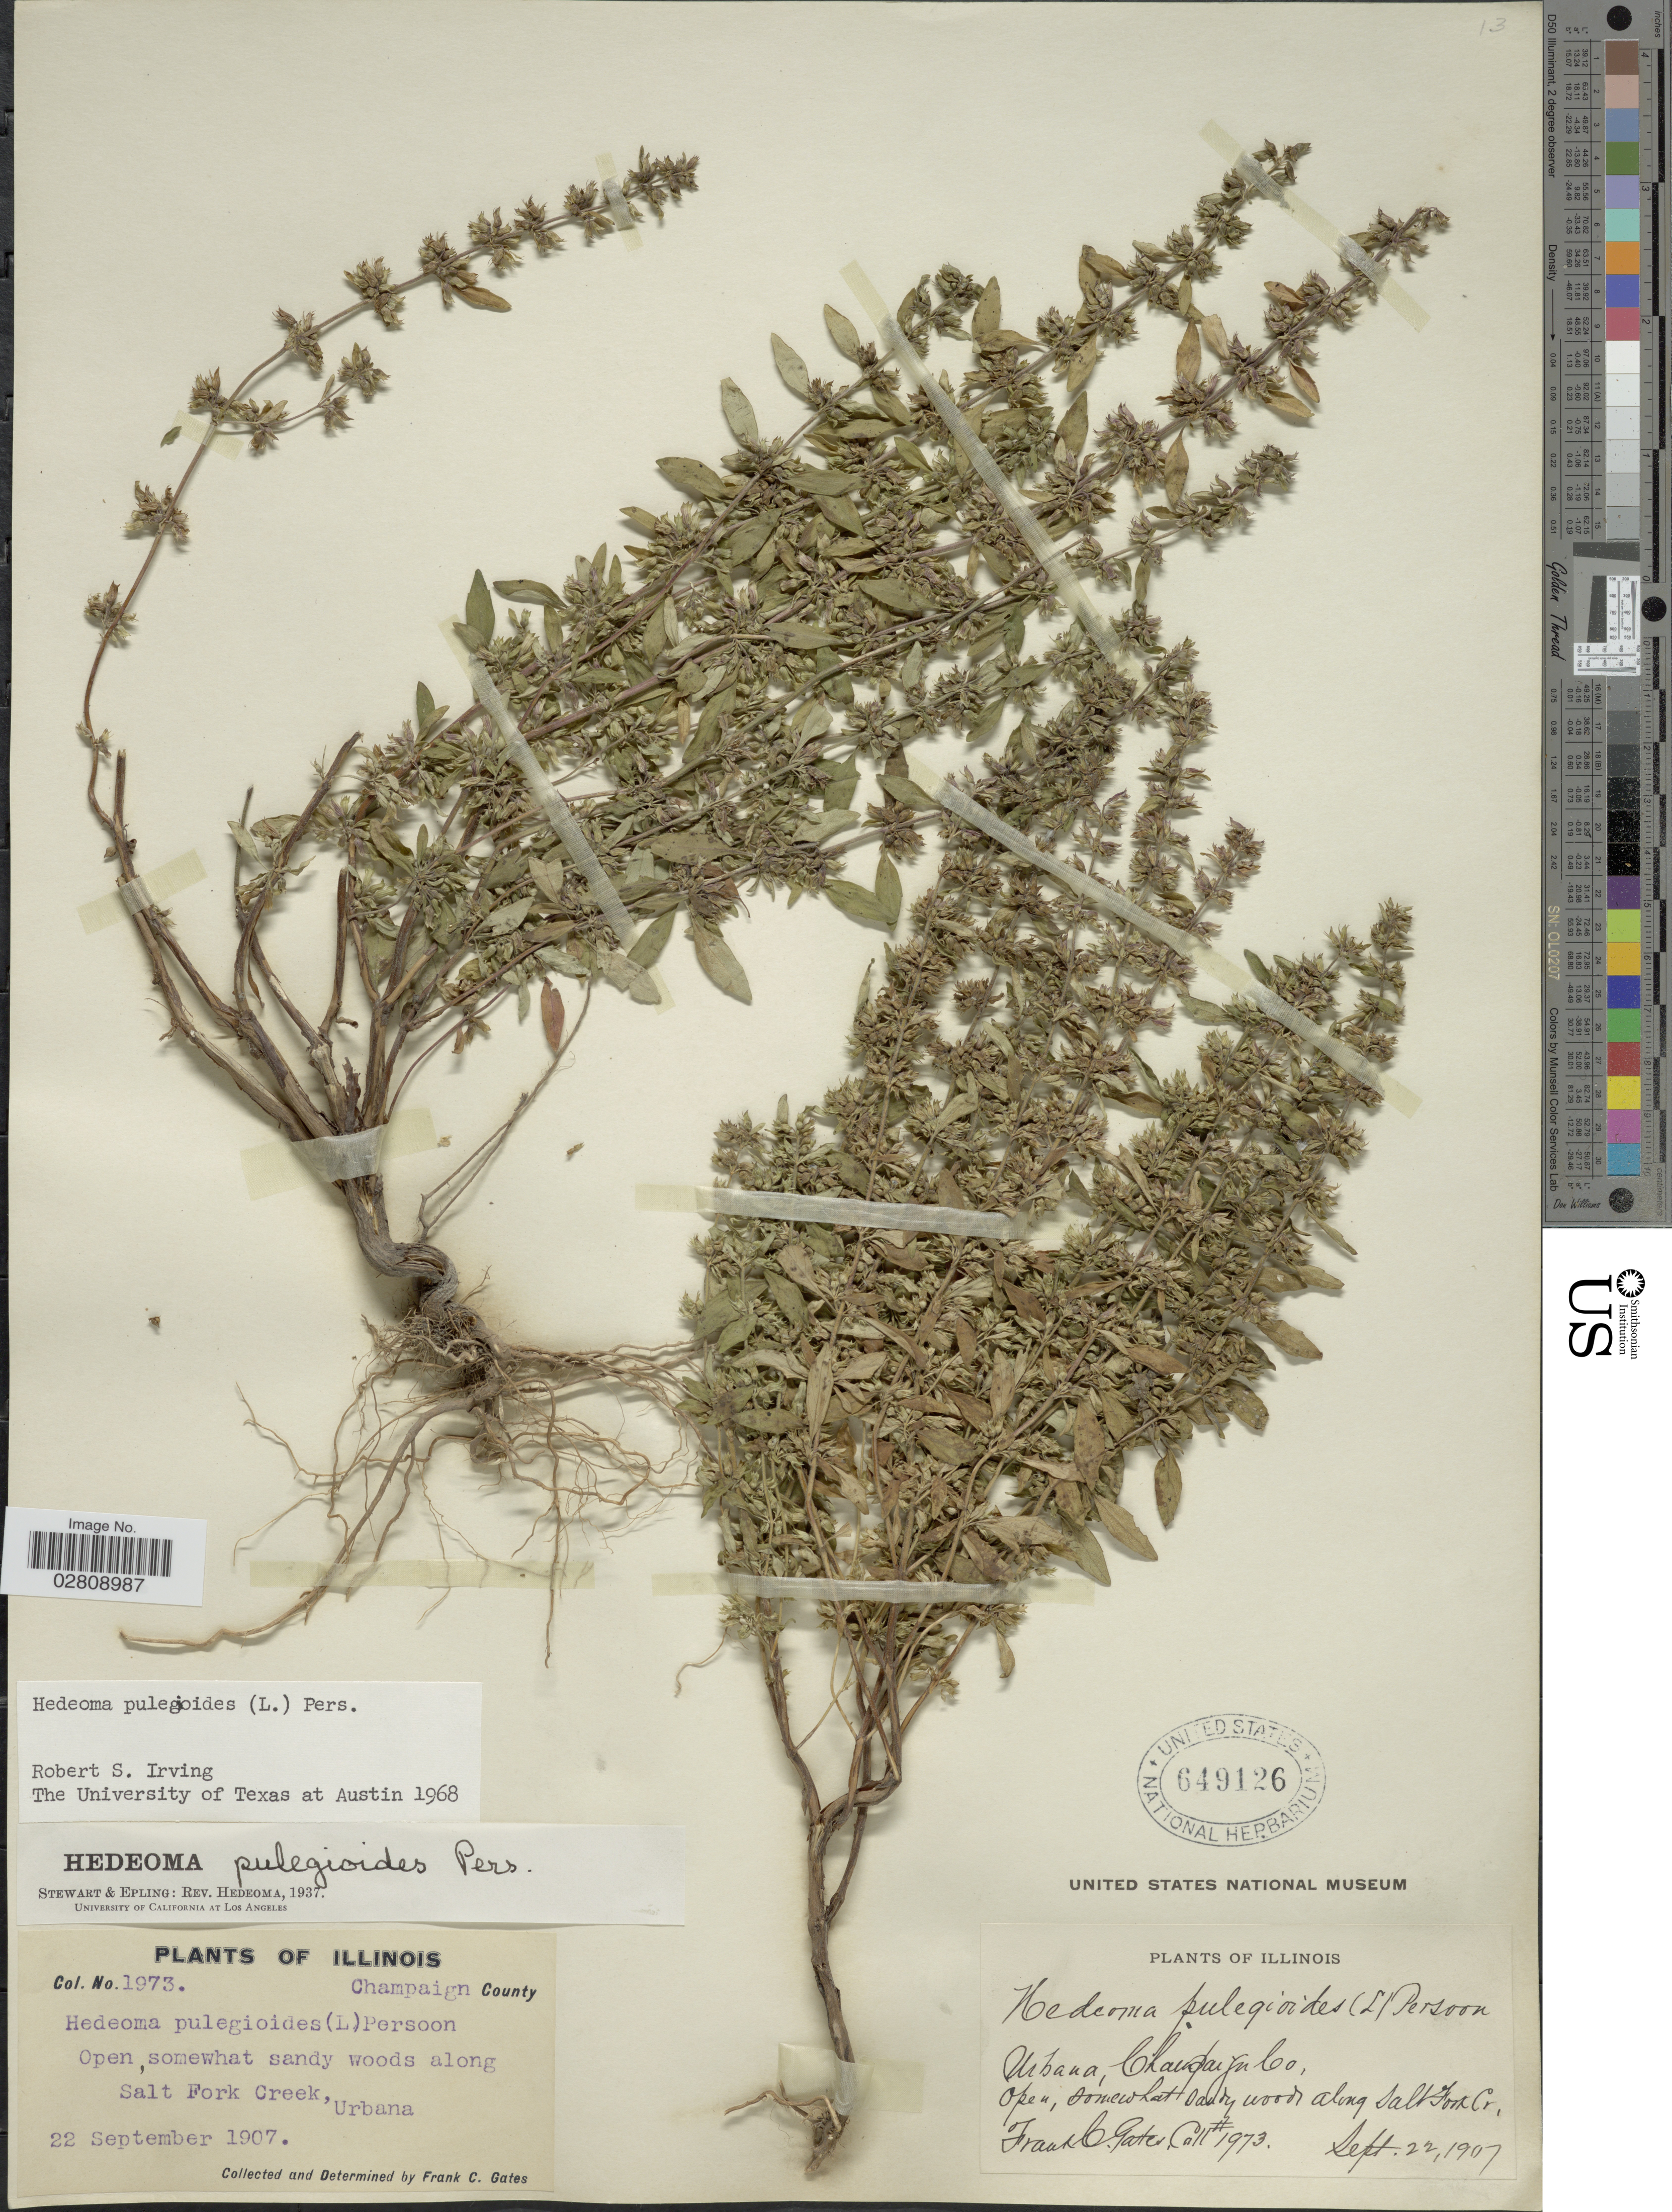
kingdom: Plantae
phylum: Tracheophyta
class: Magnoliopsida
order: Lamiales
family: Lamiaceae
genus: Hedeoma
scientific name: Hedeoma pulegioides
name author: (L.) Pers.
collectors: F. C. Gates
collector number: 1973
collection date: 1907-09-22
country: United States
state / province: Illinois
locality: Champaign County. Open, somewhat sandy woods along Salt Fork Creek, Urbana.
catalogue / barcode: US 649126